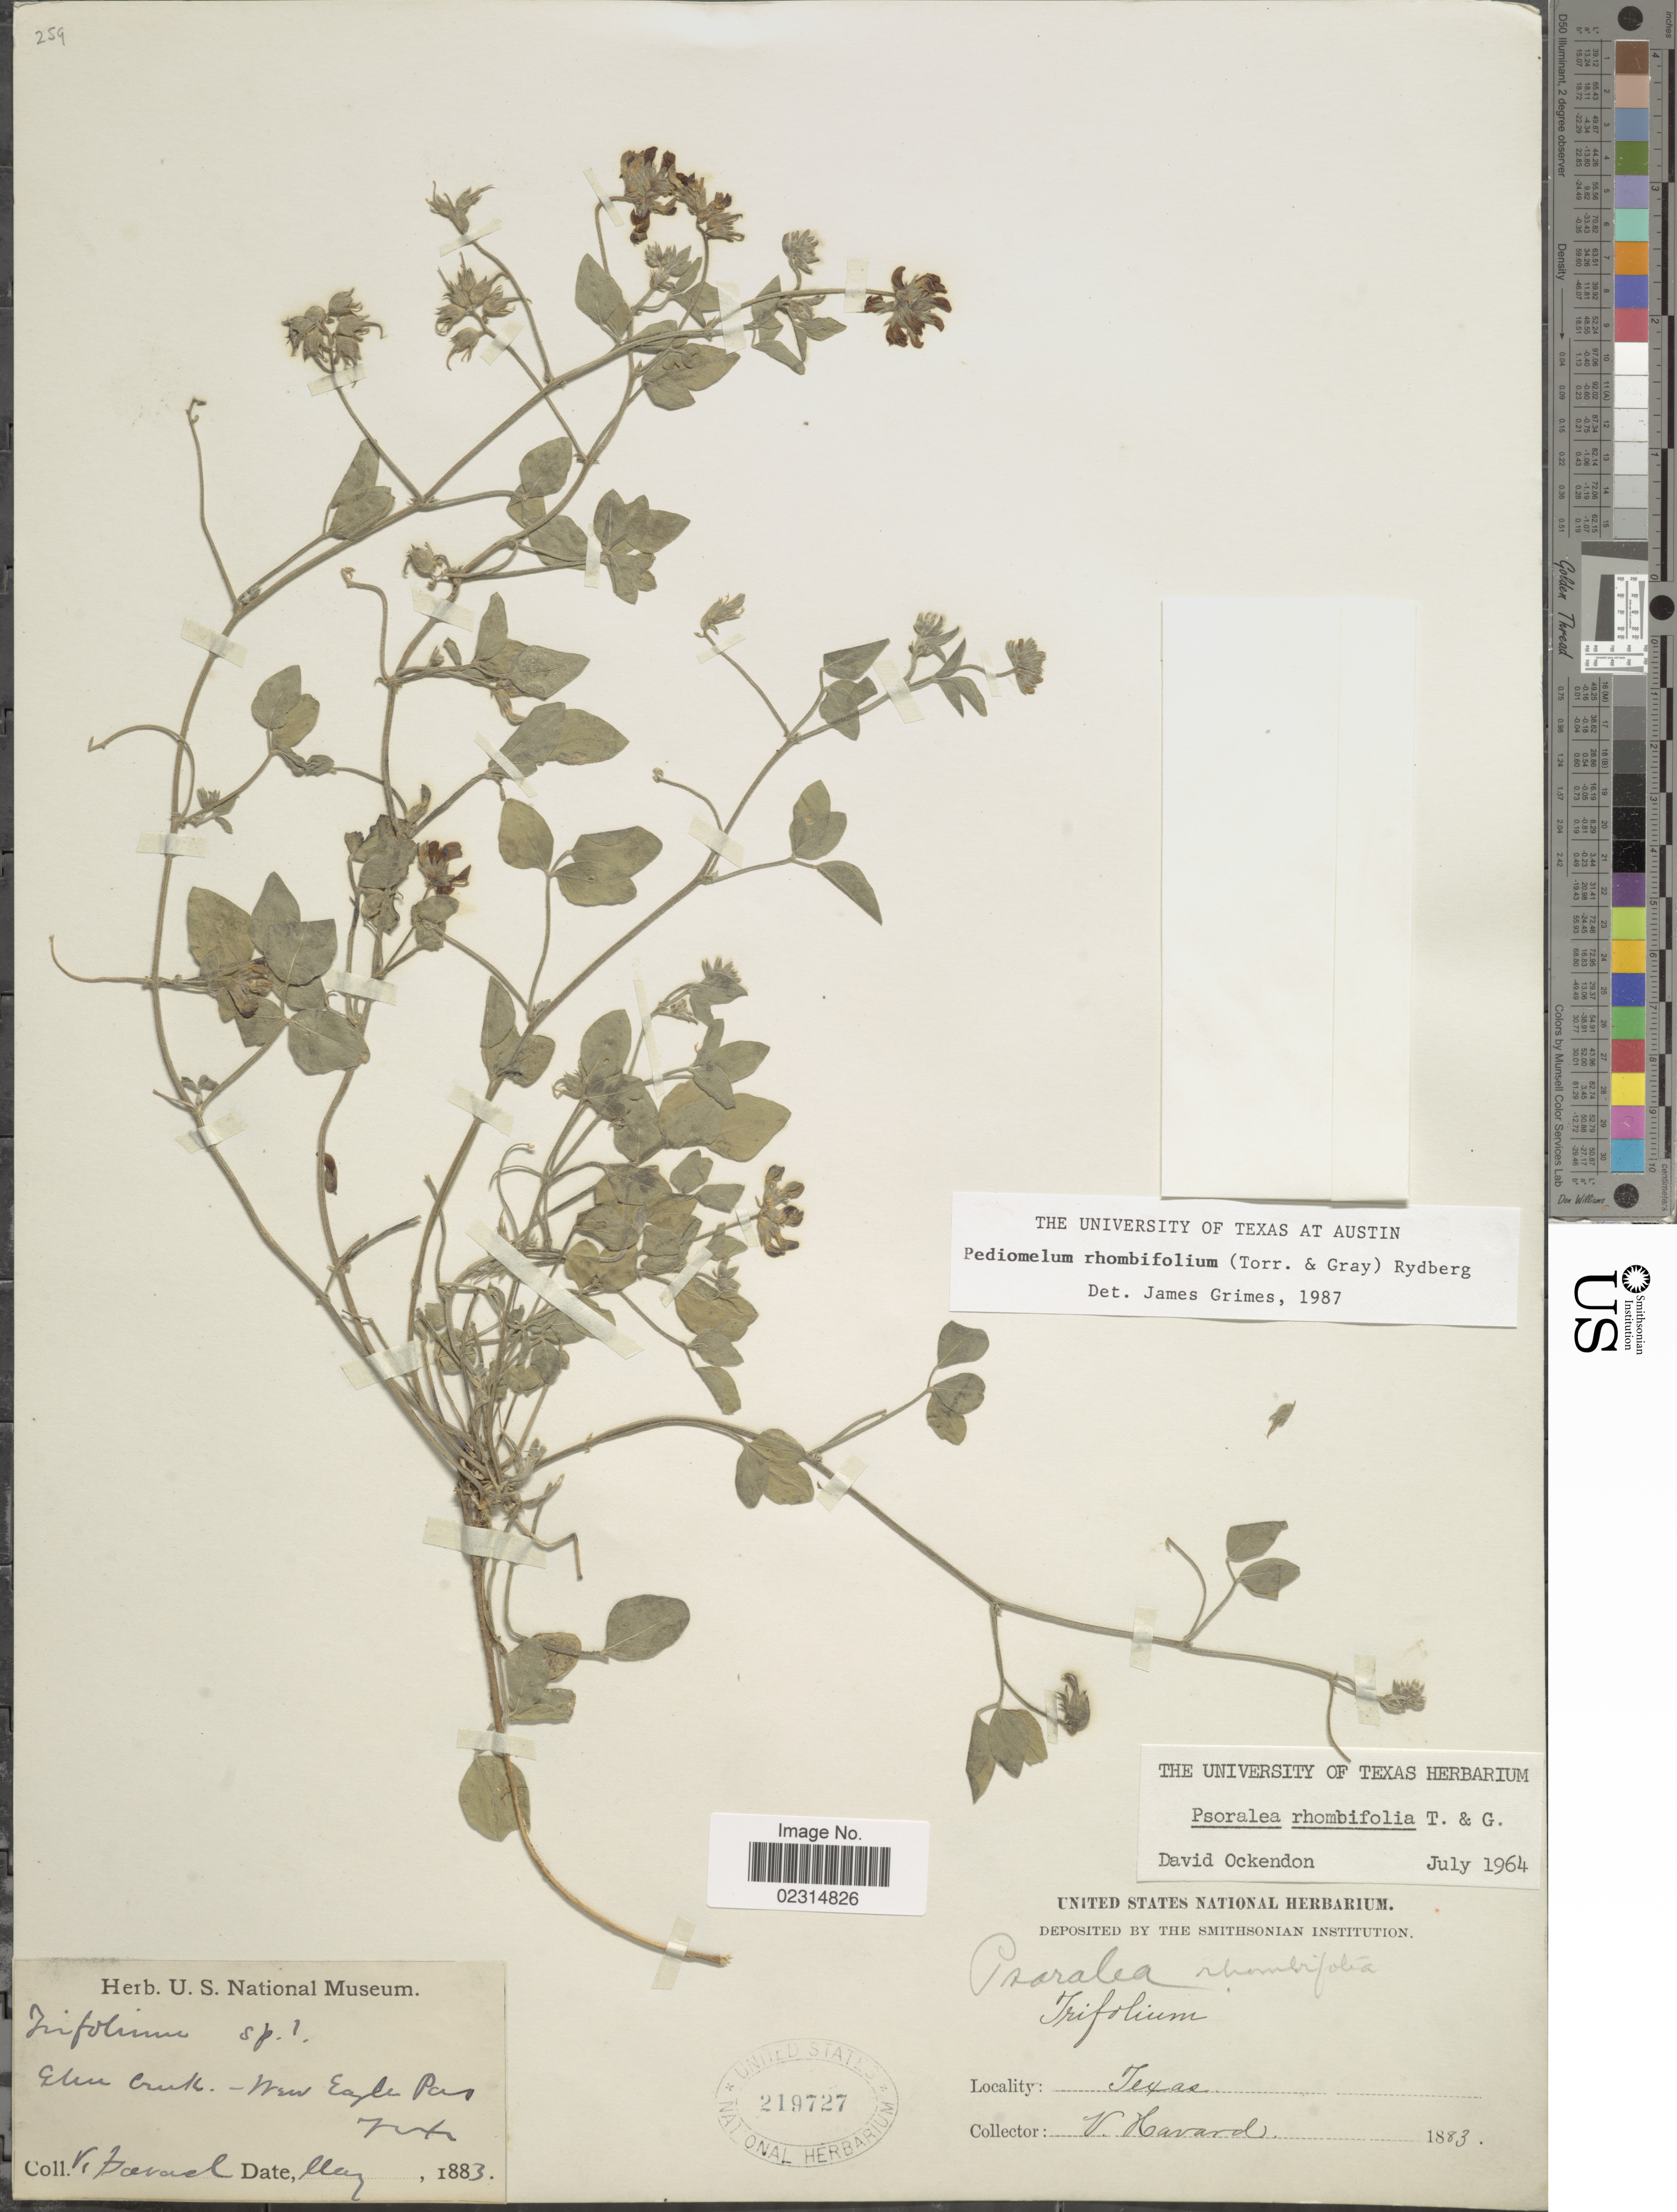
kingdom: Plantae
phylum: Tracheophyta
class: Magnoliopsida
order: Fabales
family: Fabaceae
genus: Pediomelum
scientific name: Pediomelum rhombifolium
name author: (Torr. & A. Gray) Rydb.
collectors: V. Havard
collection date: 1883-05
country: United States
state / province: Texas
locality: Elm Creek - New Eagle Pass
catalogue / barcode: US 219727